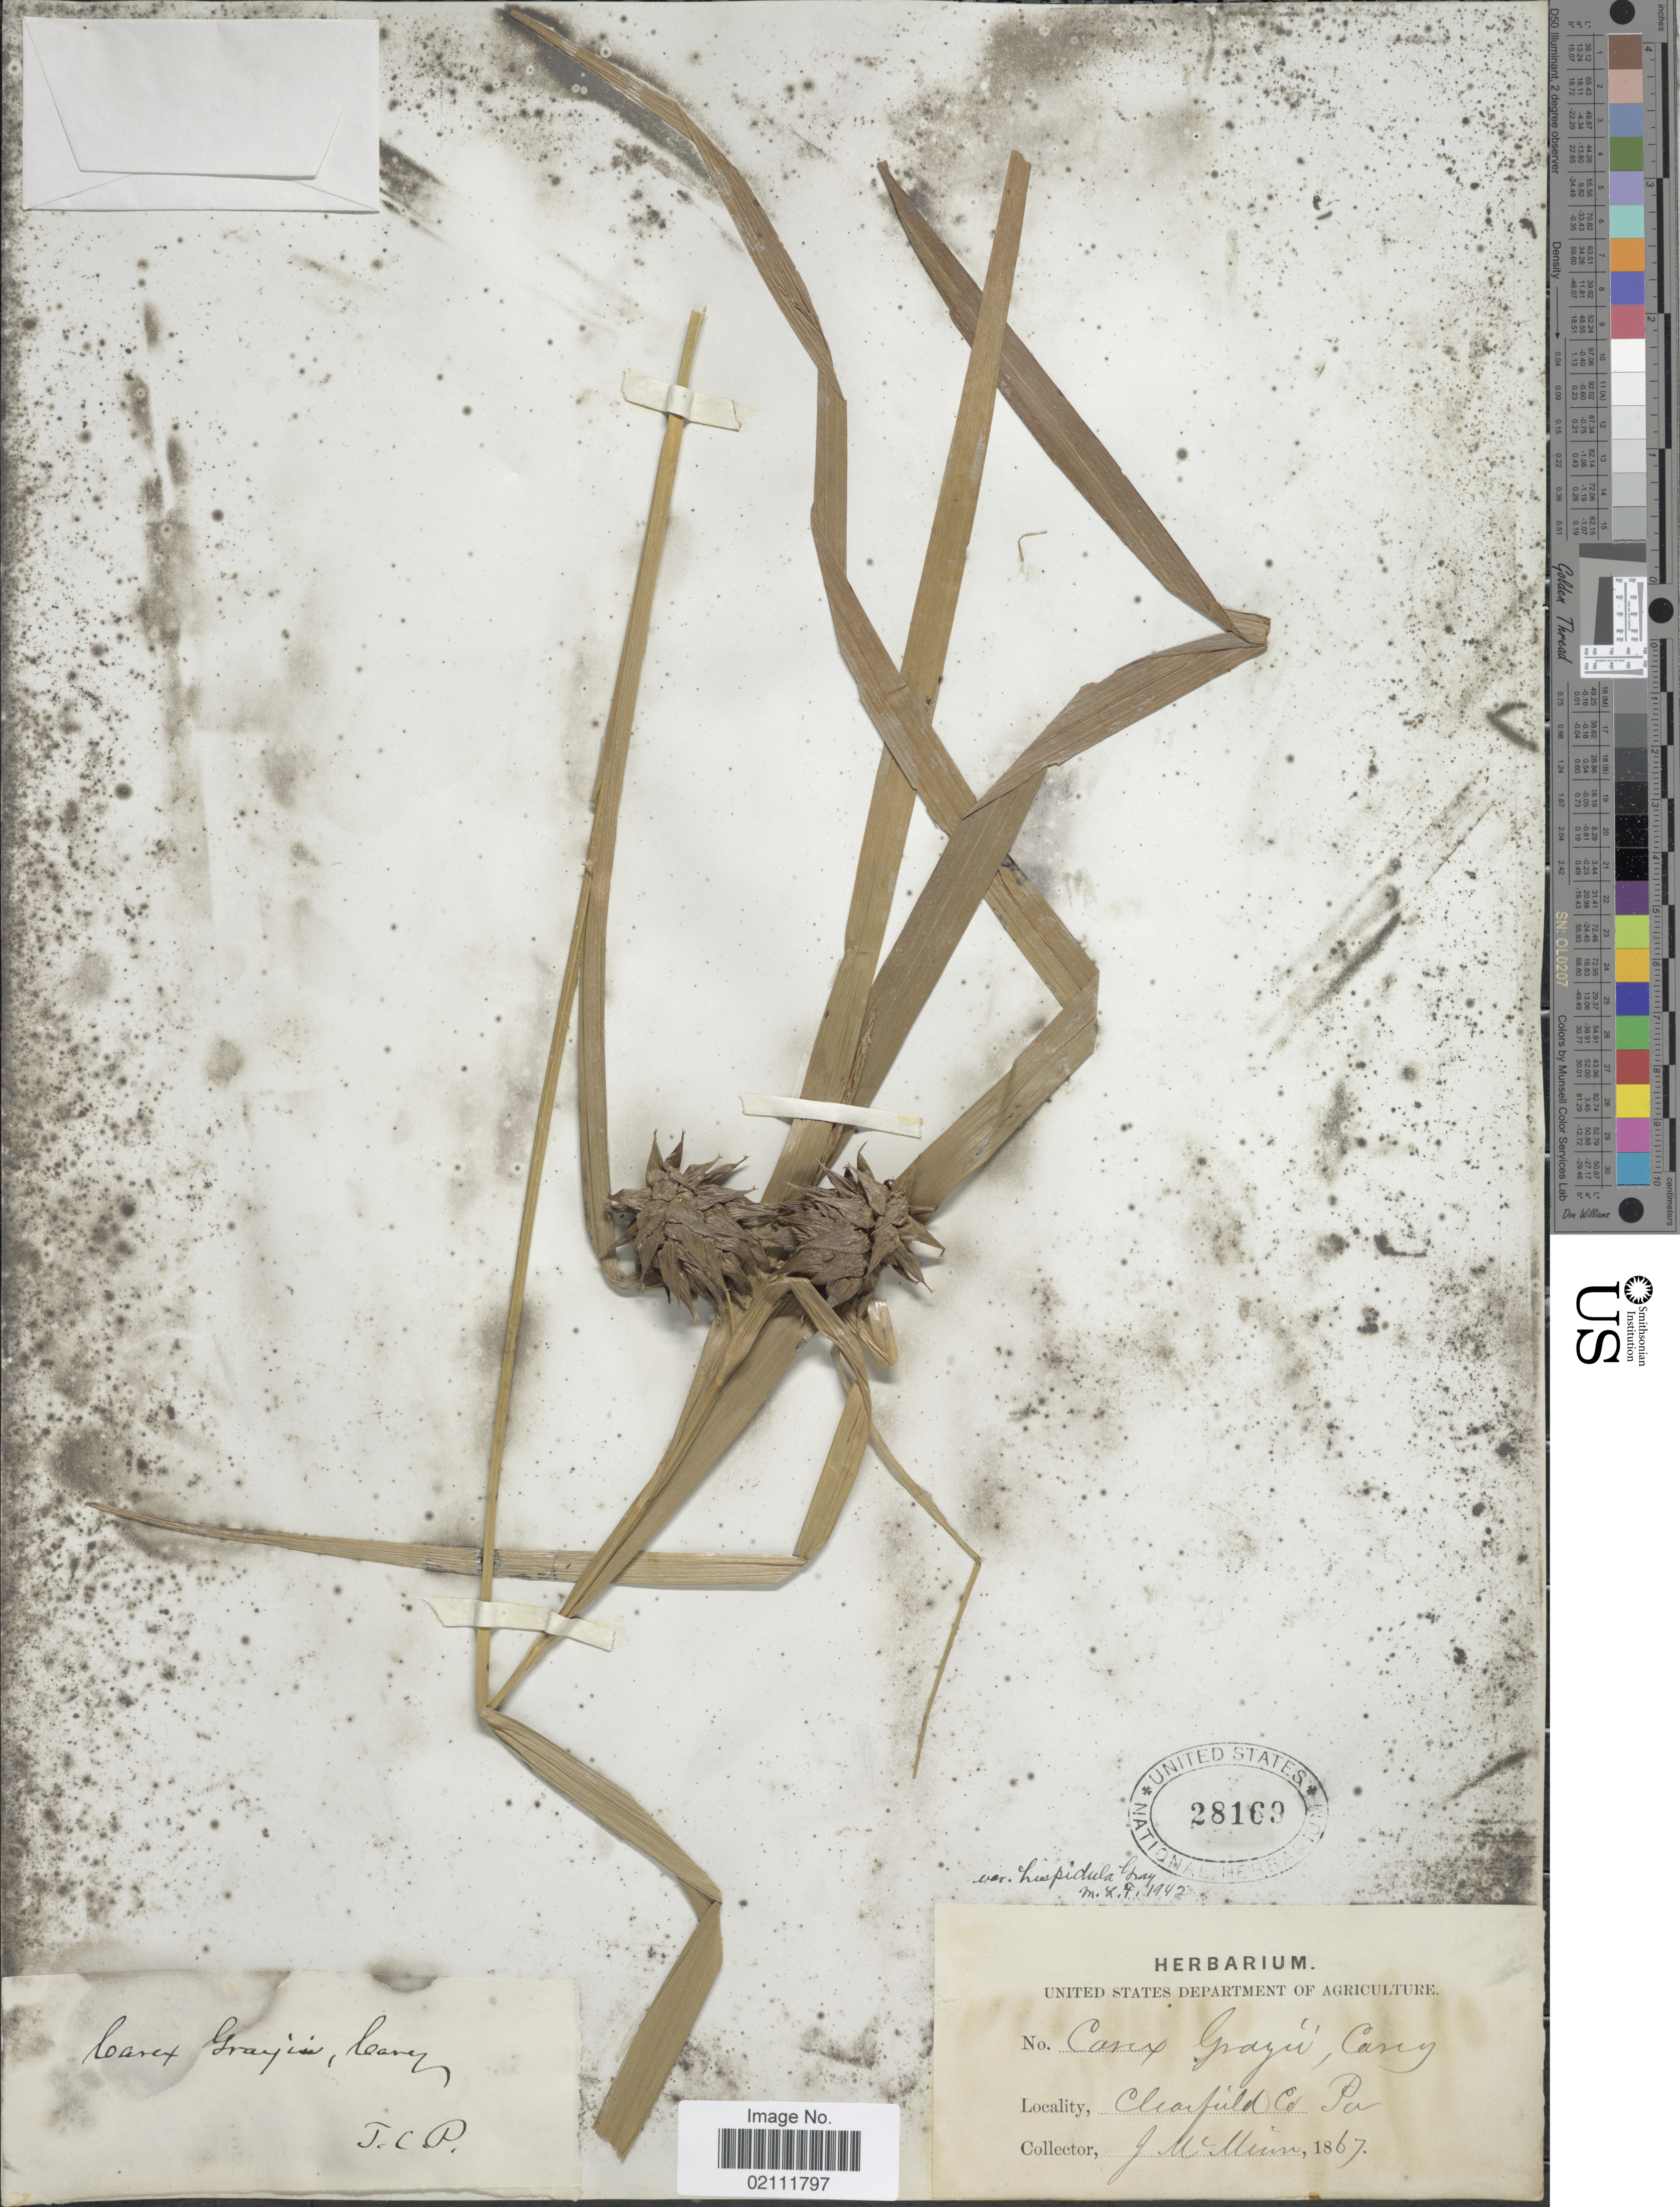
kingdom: Plantae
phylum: Tracheophyta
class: Liliopsida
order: Poales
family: Cyperaceae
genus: Carex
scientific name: Carex grayi var. hispidula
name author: A. Gray ex L.H. Bailey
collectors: J. McMinn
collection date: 1867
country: United States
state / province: Pennsylvania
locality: Clearfield Co.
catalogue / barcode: US 28169